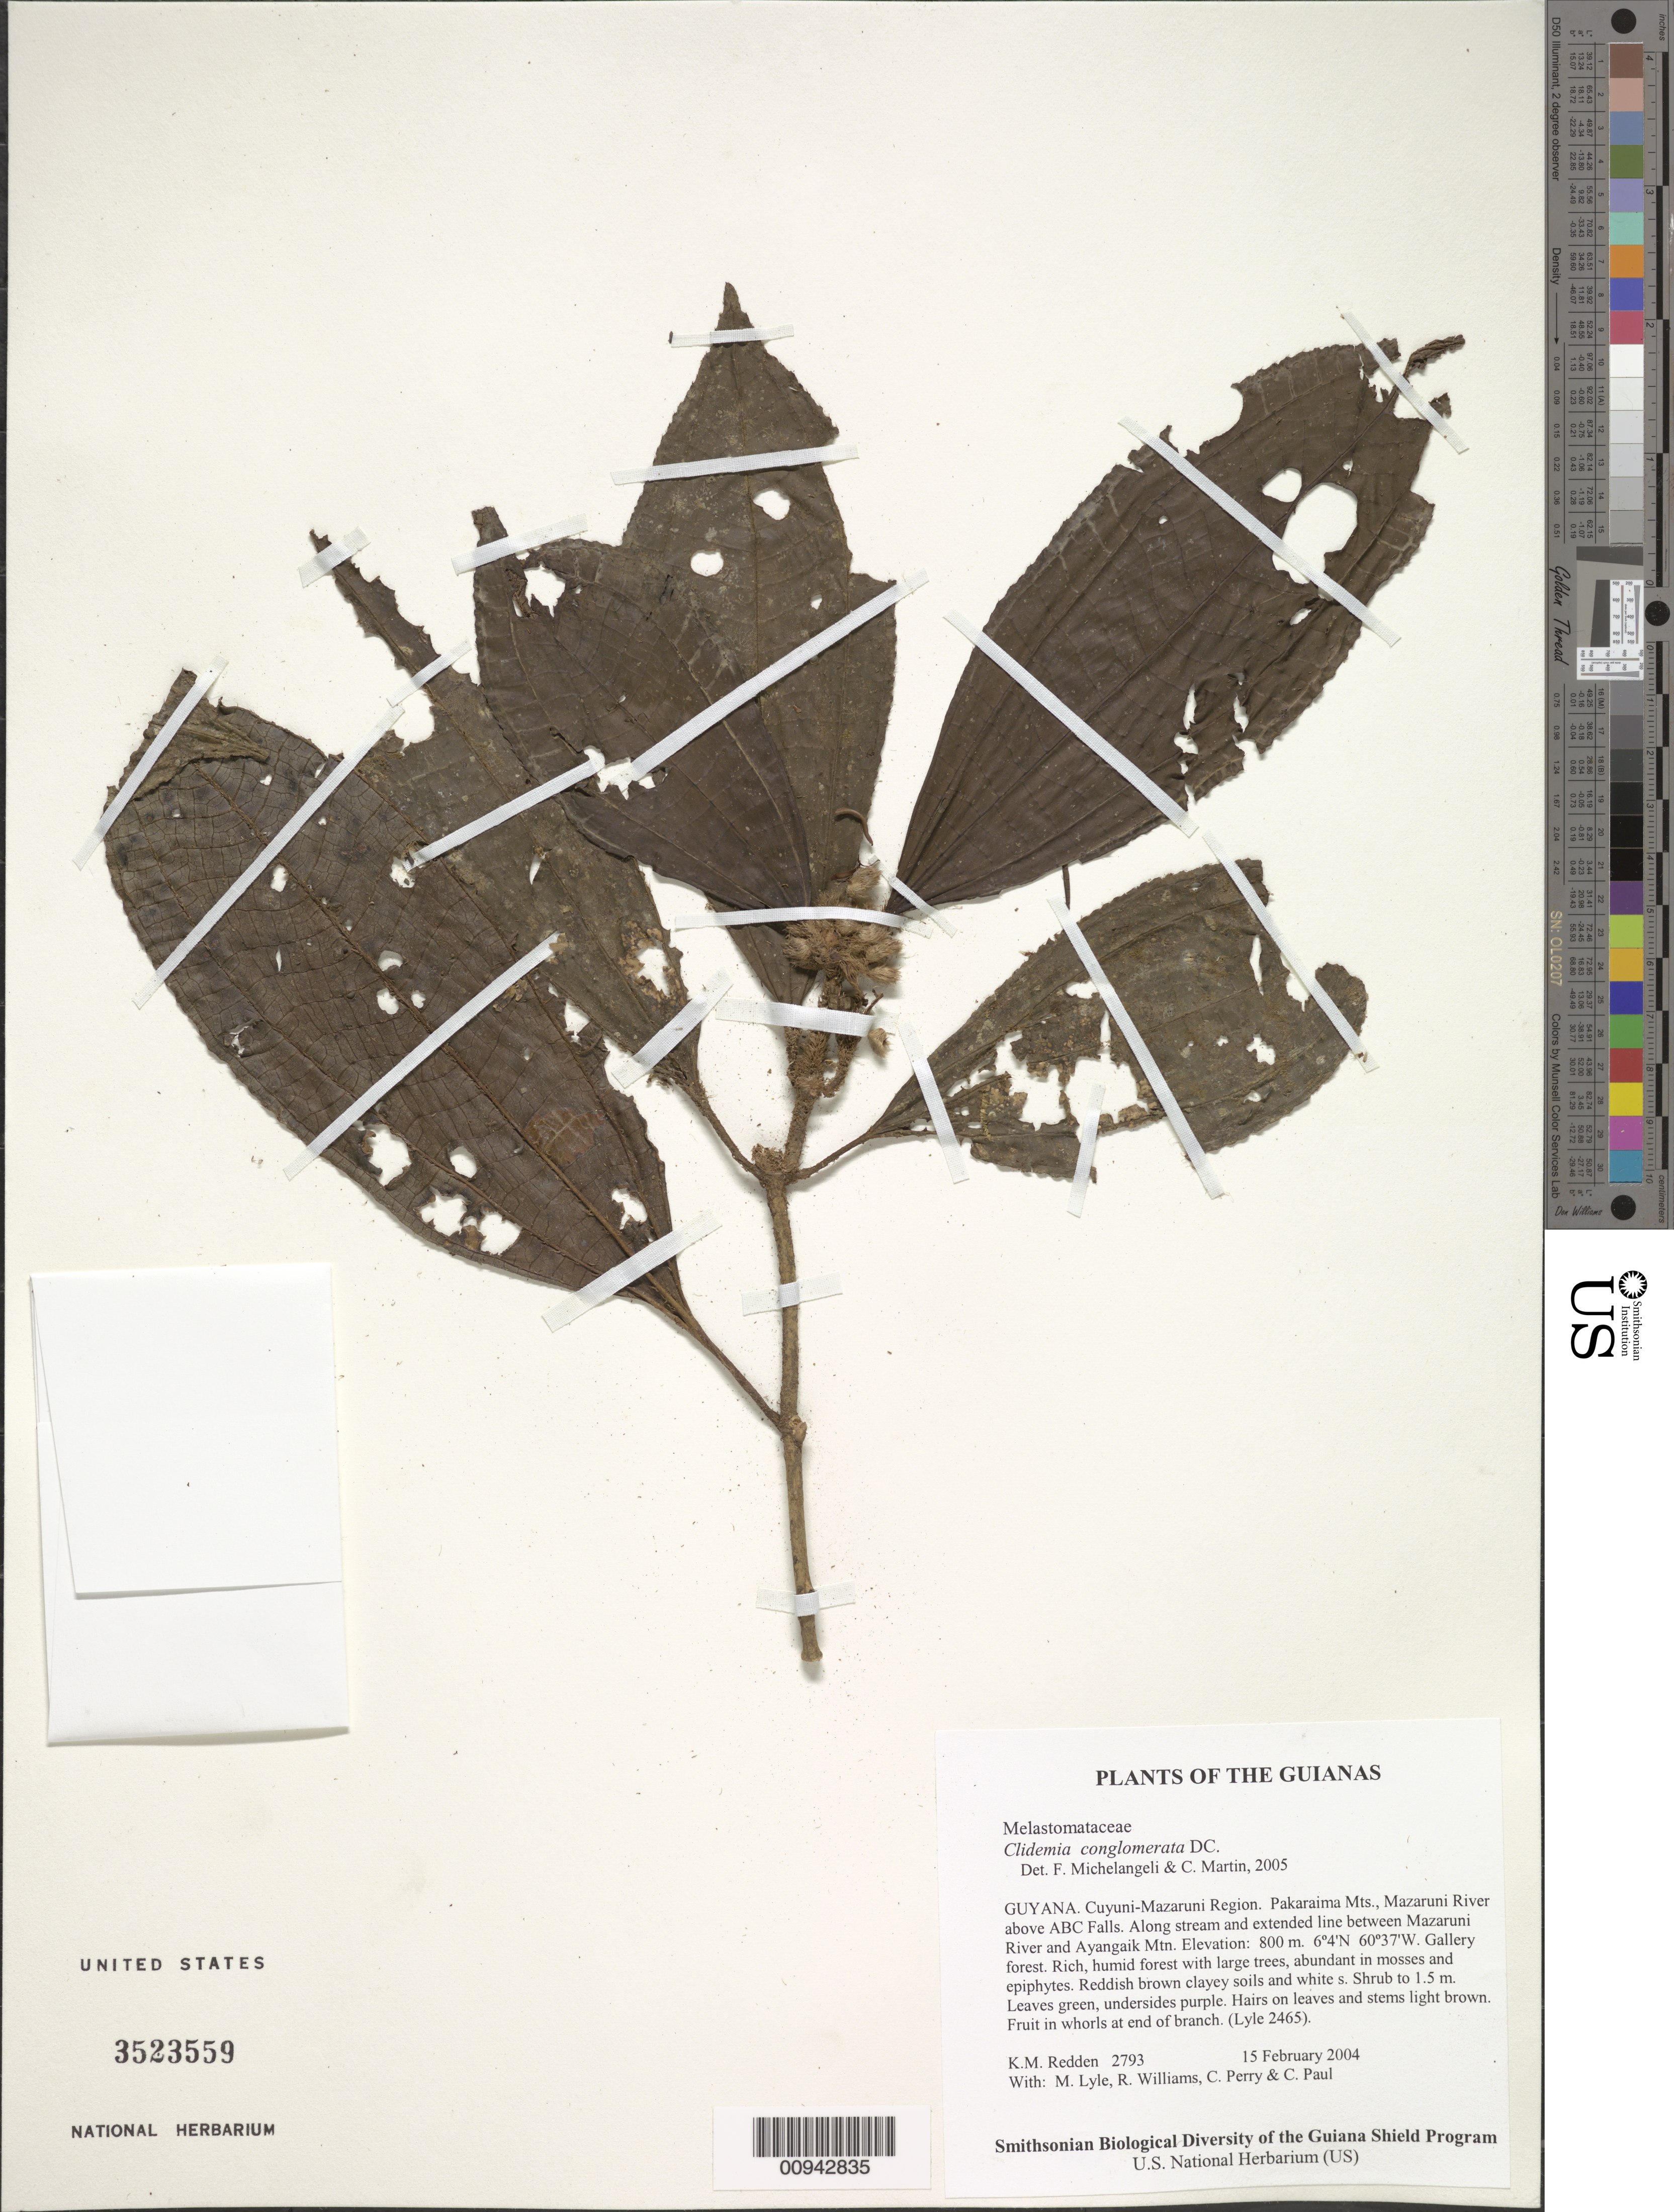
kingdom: Plantae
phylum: Tracheophyta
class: Magnoliopsida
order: Myrtales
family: Melastomataceae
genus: Clidemia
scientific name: Clidemia conglomerata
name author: DC.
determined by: Michelangeli, F. A.; Martin, C.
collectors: K. M. Redden, M. Lyle, R. Williams, C. Perry & C. Paul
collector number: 2793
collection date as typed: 15 February 2004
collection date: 2004-02-15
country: Guyana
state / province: Cuyuni-Mazaruni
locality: Pakaraima Mts., Mazaruni River above ABC Falls. Along stream and extended line between Mazaruni River and Ayangaik Mtn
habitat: Gallery forest. Rich, humid forest with large trees, abundant in mosses, epiphytes. Reddish brown clayey soils and white sand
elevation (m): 800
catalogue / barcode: US 3523559